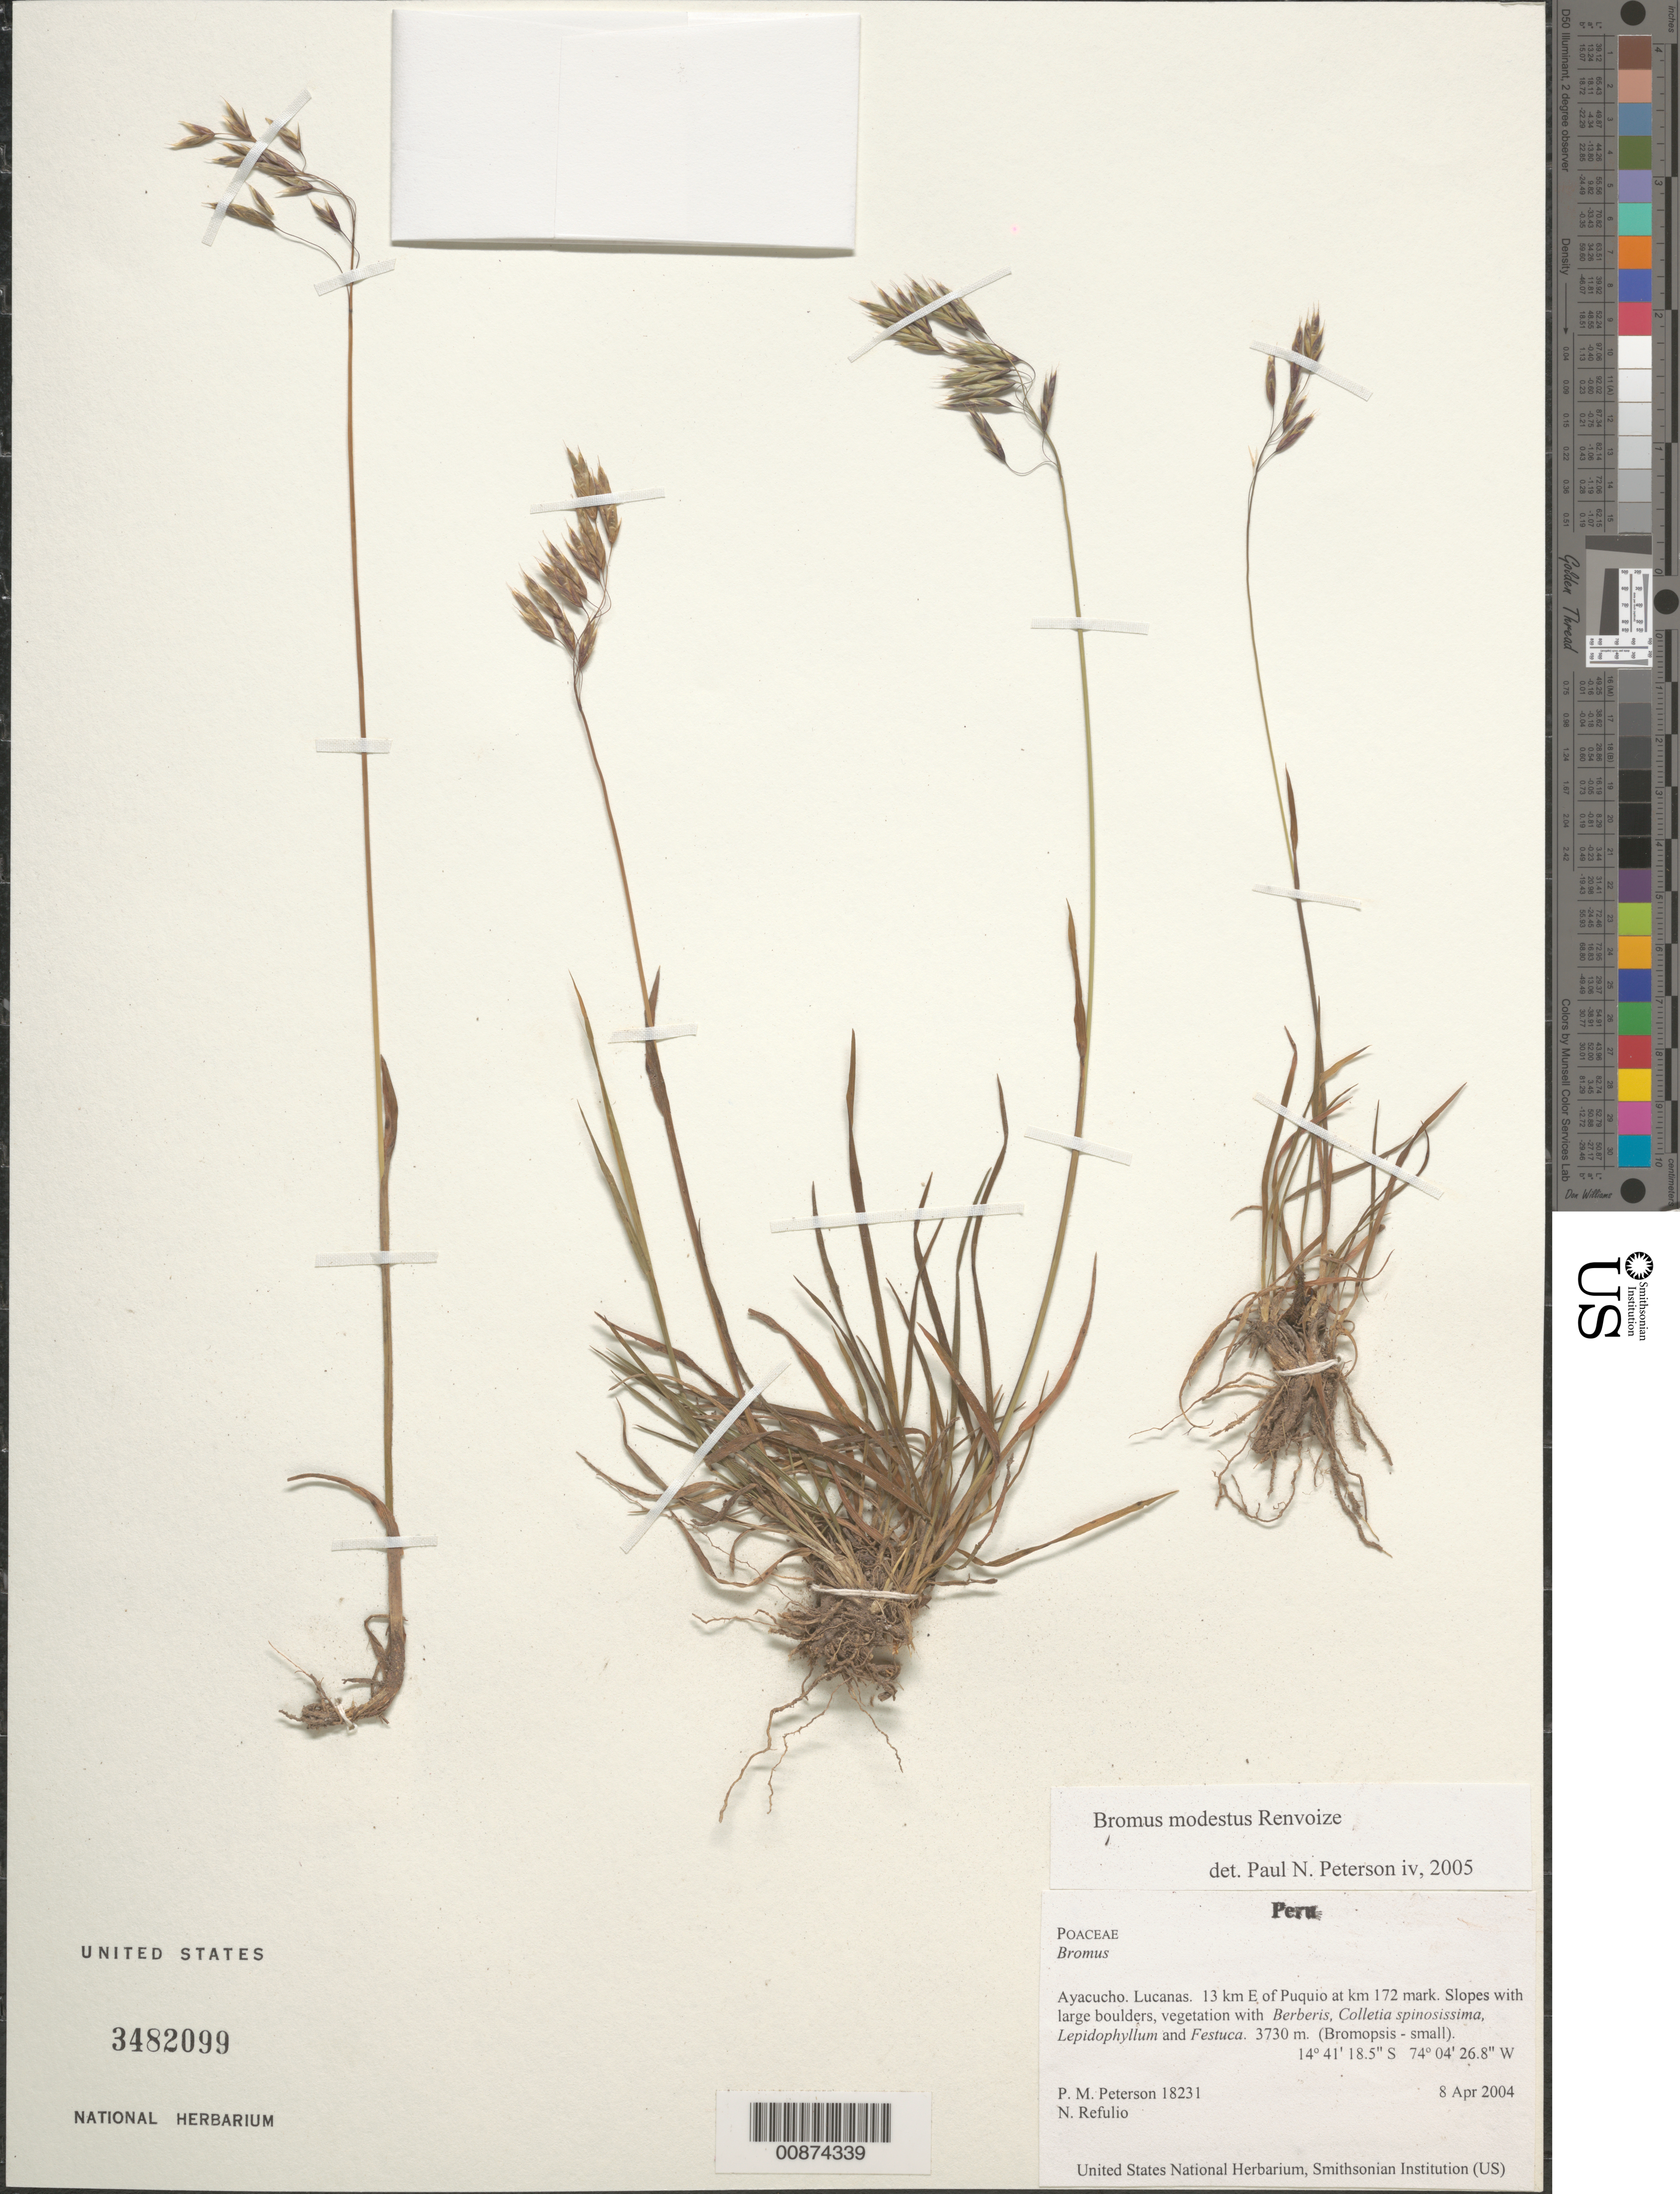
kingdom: Plantae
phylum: Tracheophyta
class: Liliopsida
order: Poales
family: Poaceae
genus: Bromus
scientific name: Bromus modestus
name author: Renvoize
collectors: P. M. Peterson & N. Refulio-Rodríguez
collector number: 18231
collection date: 2004-04-08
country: Peru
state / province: Ayacucho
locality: Lucanas. 13 km E of Puquio at km 172 mark.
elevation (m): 3730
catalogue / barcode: US 3482099